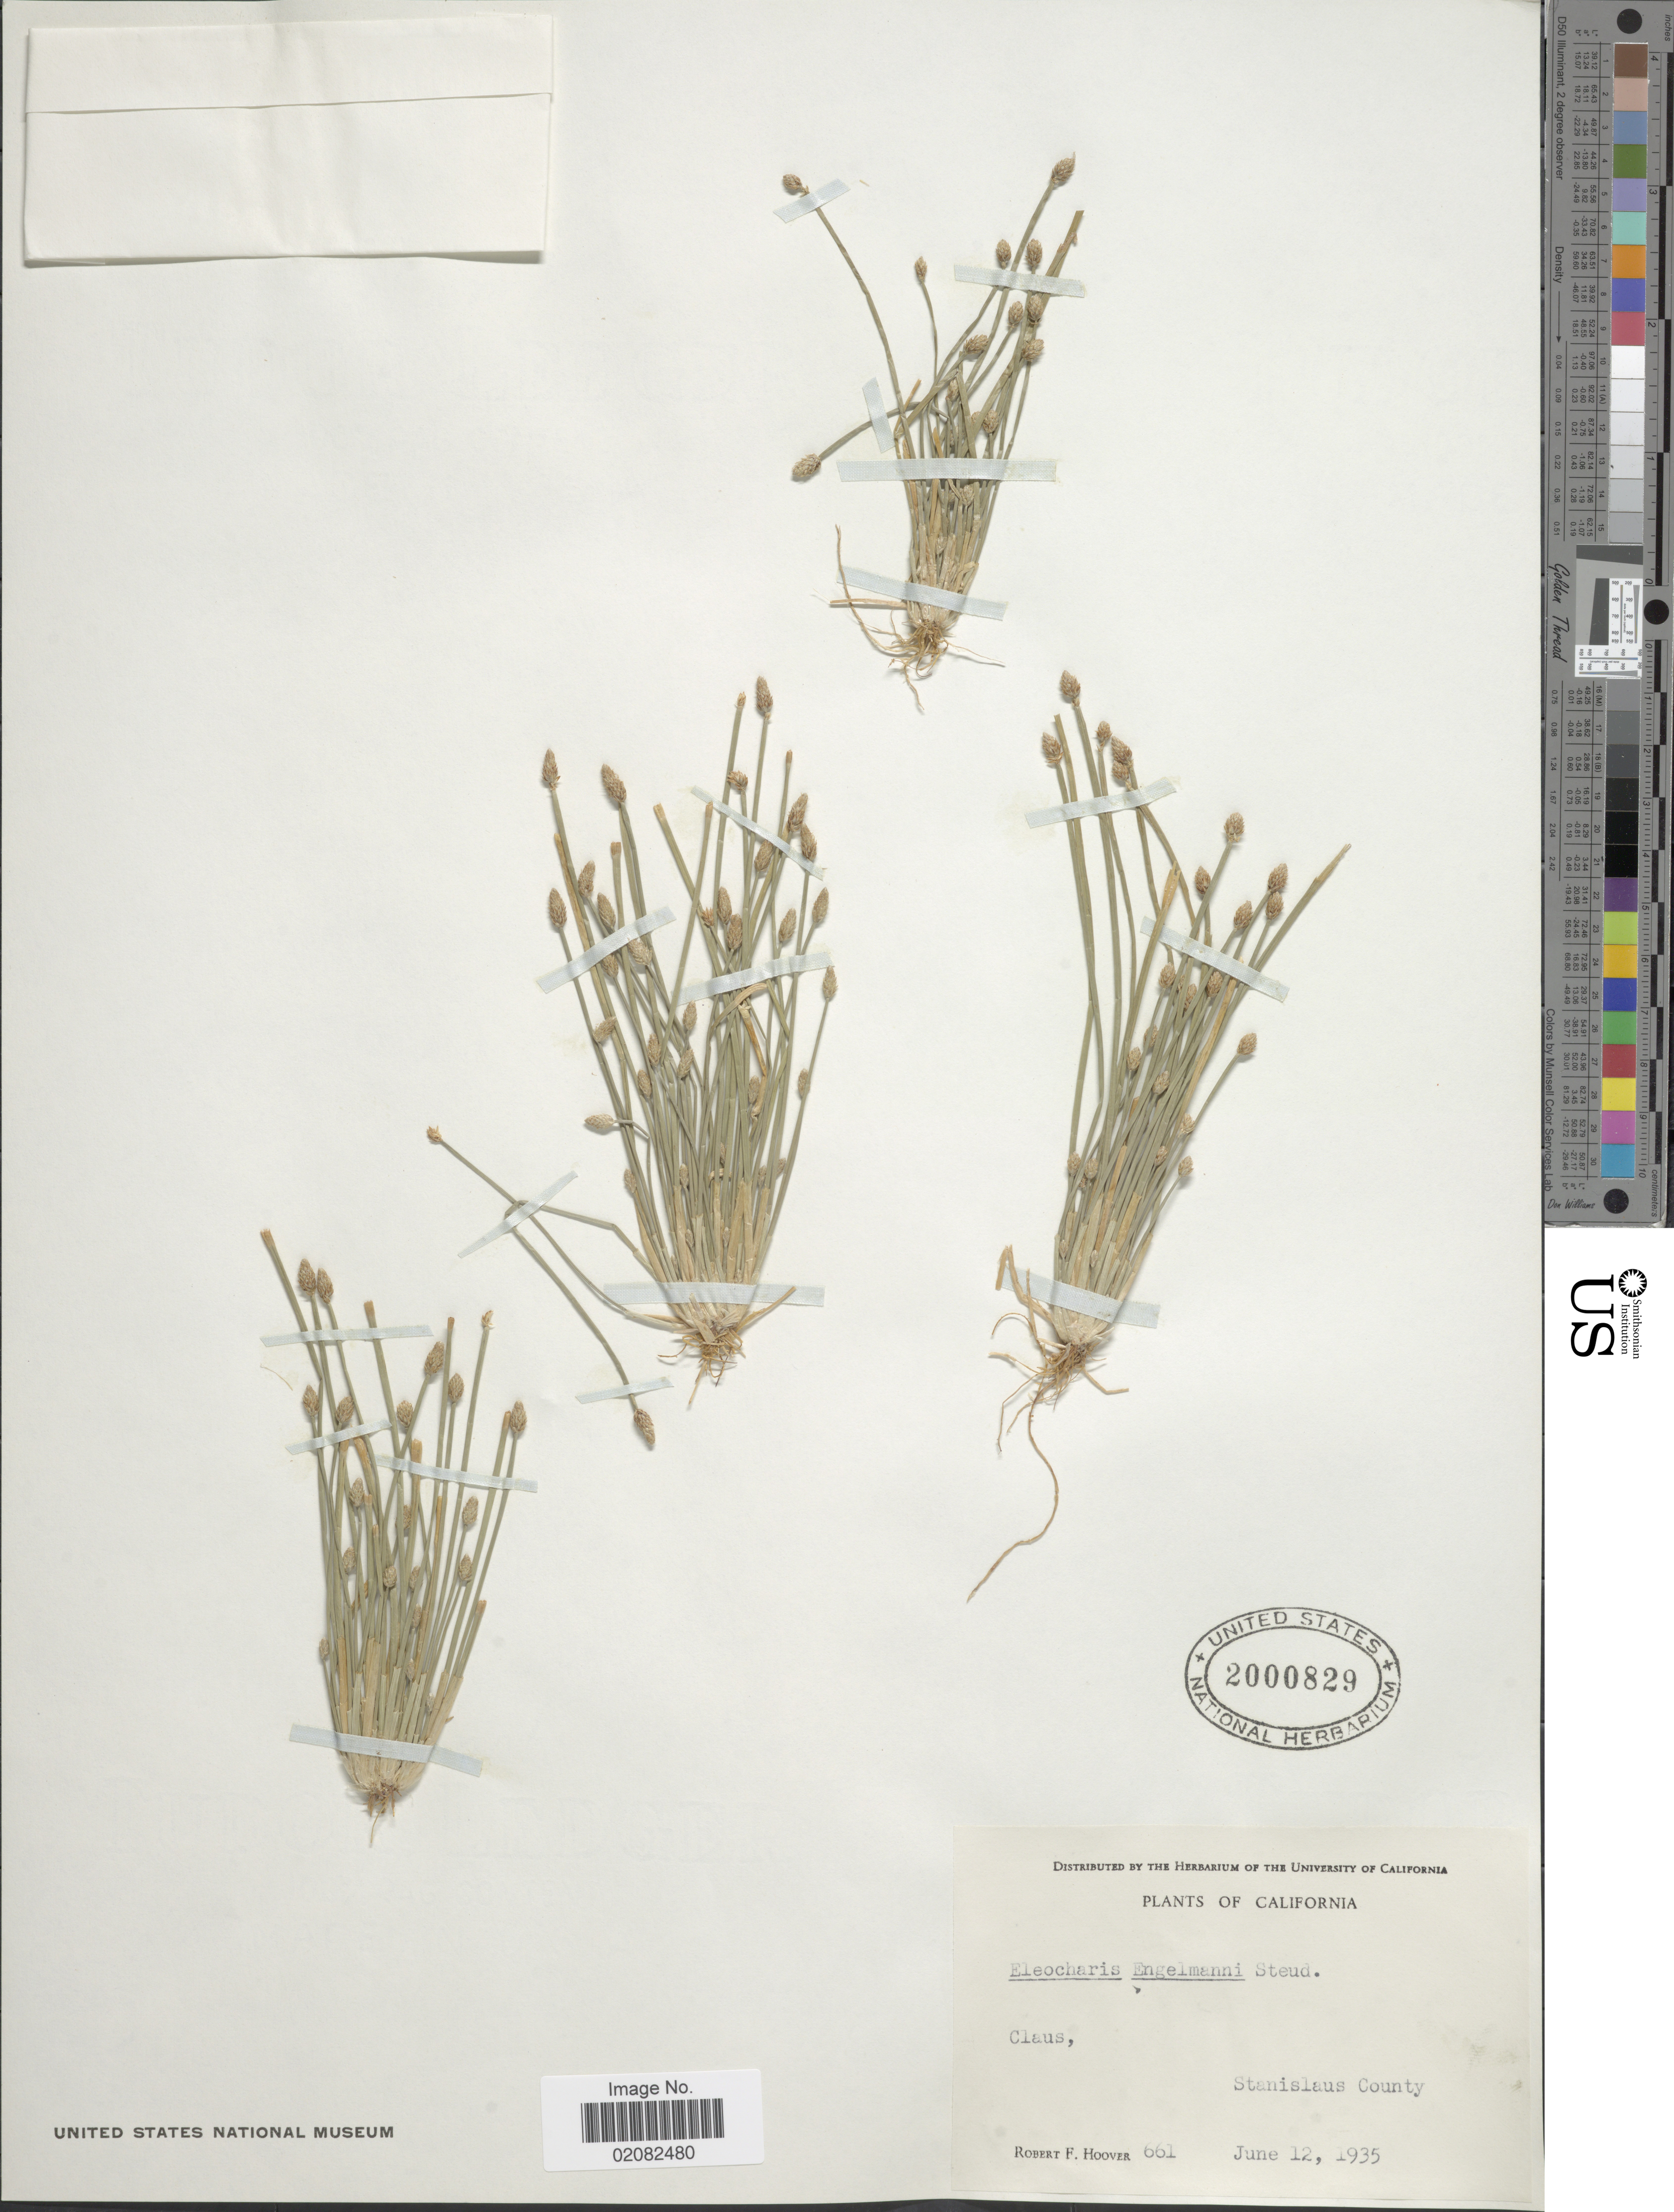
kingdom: Plantae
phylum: Tracheophyta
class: Liliopsida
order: Poales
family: Cyperaceae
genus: Eleocharis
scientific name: Eleocharis engelmannii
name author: Steud.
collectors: R. F. Hoover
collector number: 661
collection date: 1935-06-12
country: United States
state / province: California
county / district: Stanislaus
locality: Claus, Stanislaus County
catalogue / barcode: US 2000829